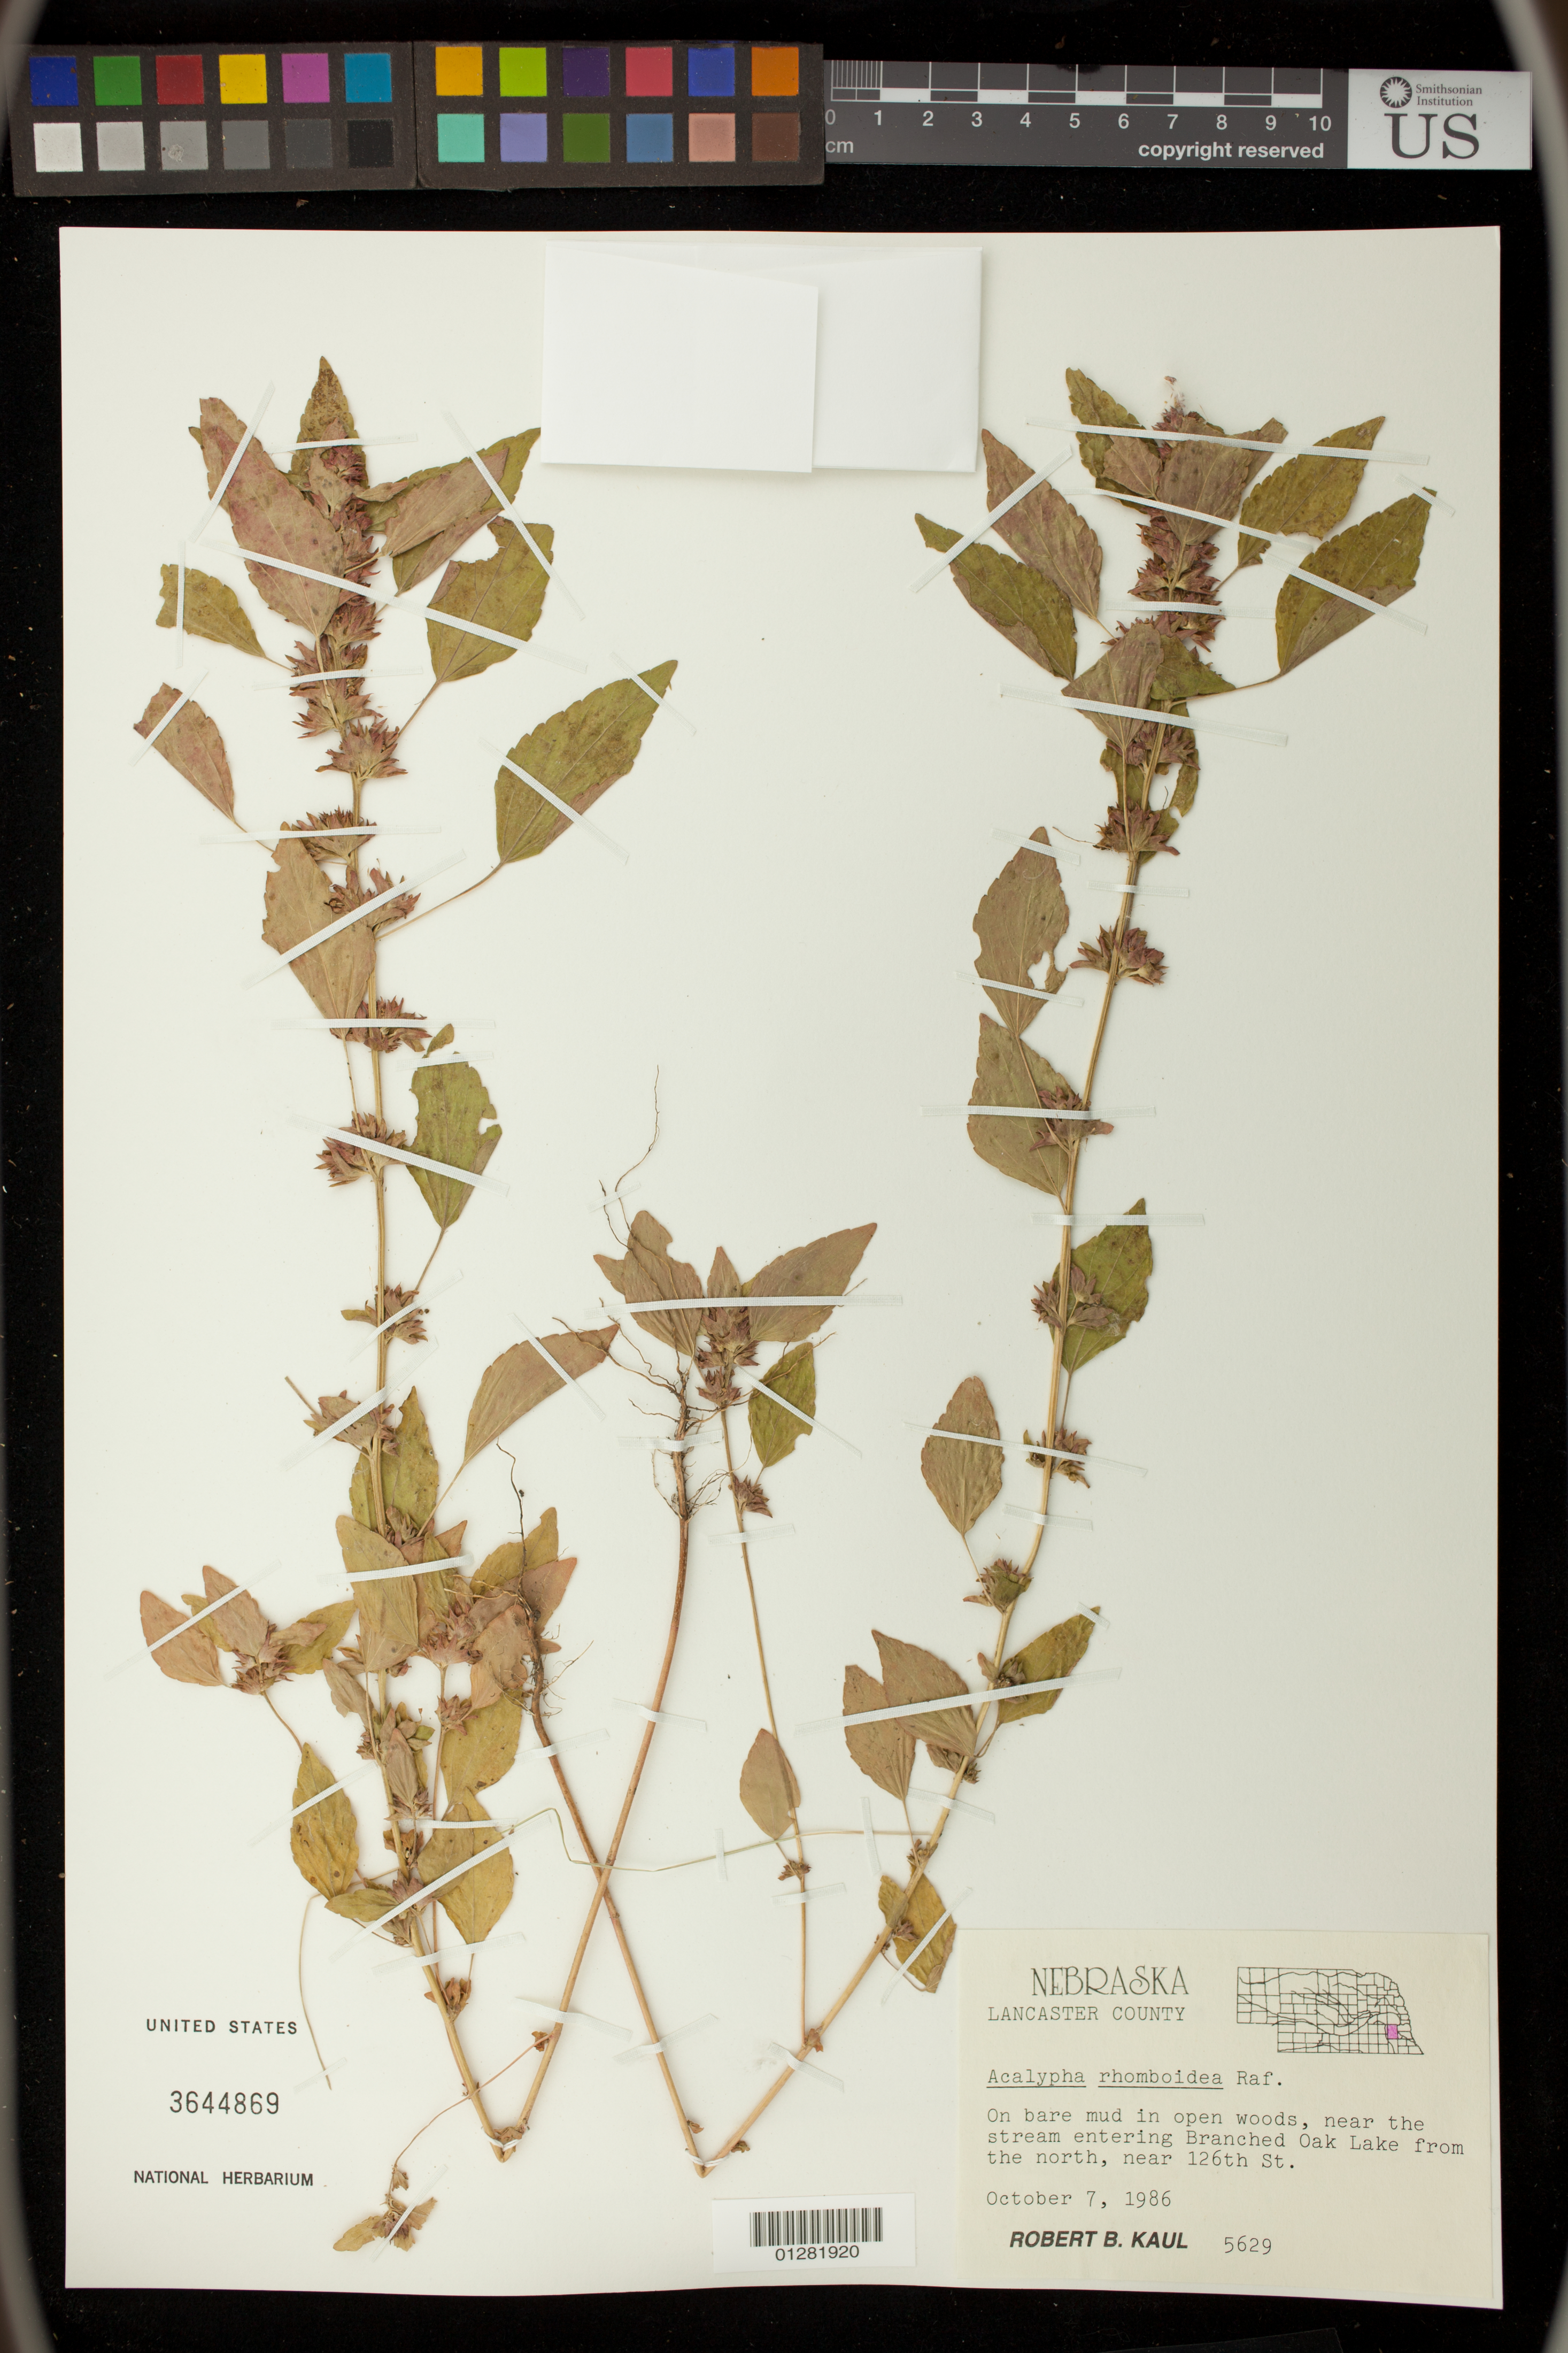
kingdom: Plantae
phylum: Tracheophyta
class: Magnoliopsida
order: Malpighiales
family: Euphorbiaceae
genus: Acalypha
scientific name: Acalypha rhomboidea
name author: Raf.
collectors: R. Kaul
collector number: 5629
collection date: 1986-10-07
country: United States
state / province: Nebraska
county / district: Lancaster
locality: near the stream entering Branched Oak Lake from the north, near 126th St.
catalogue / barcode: US 3644869